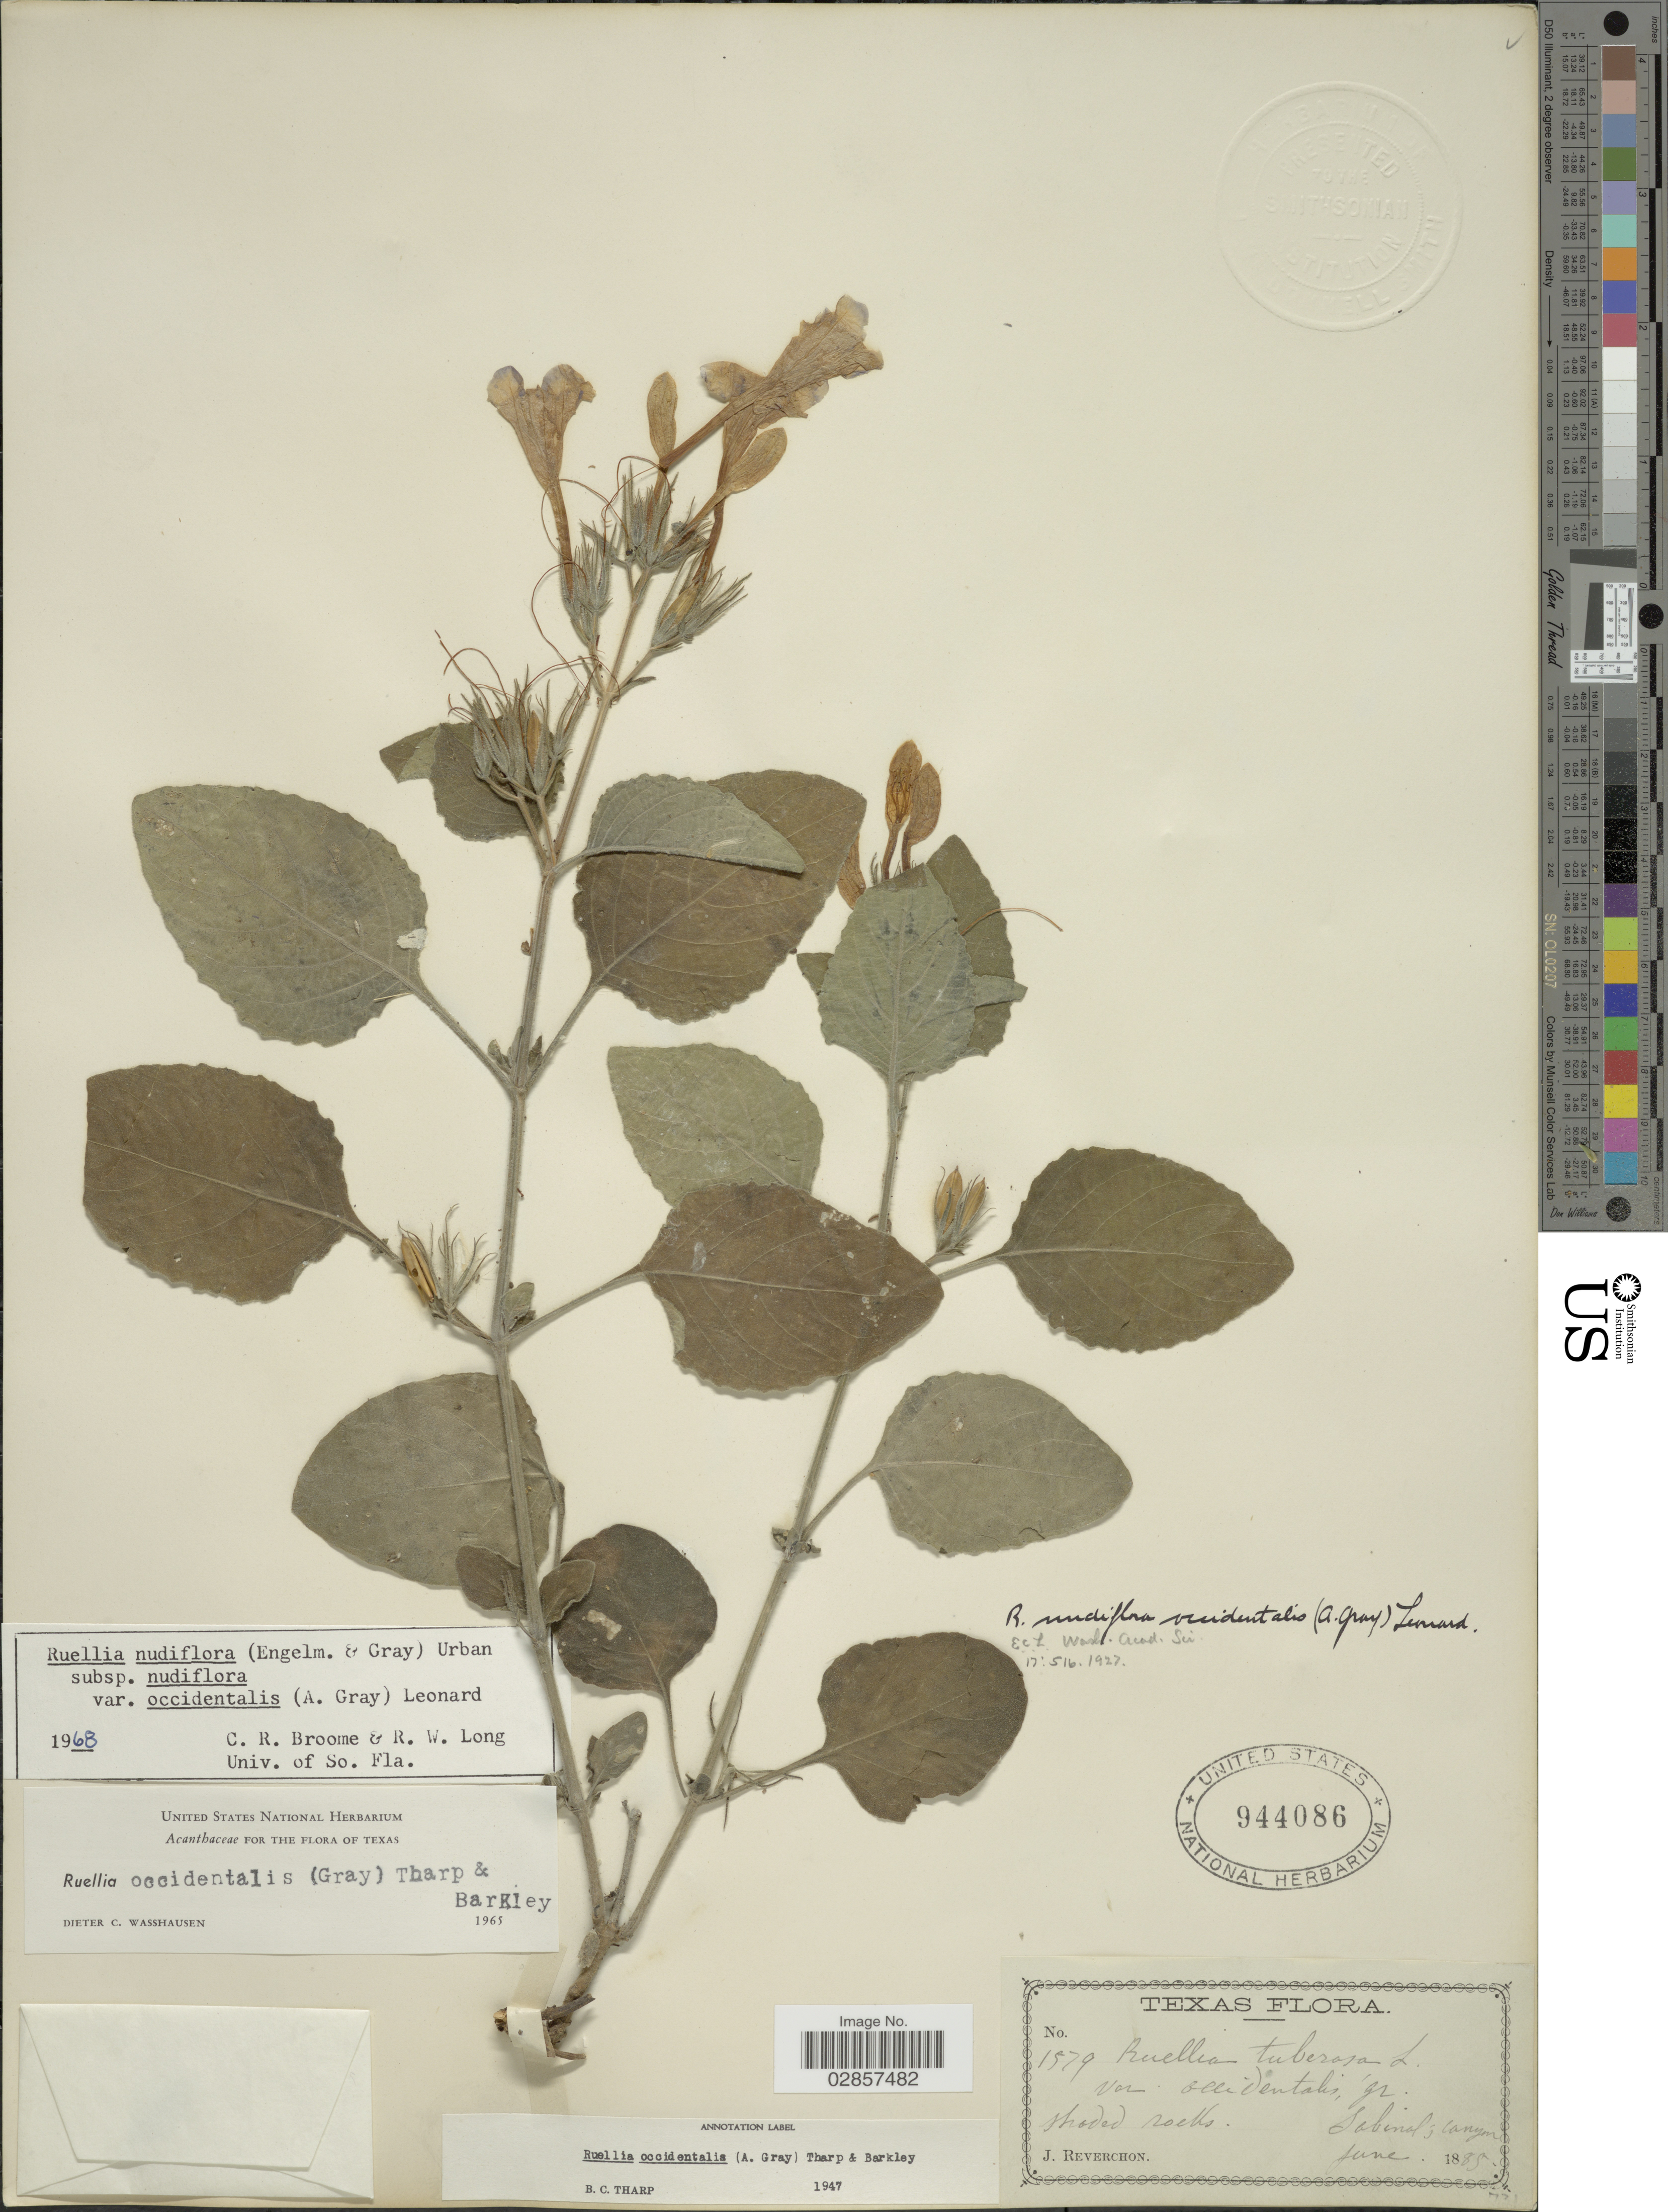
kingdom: Plantae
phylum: Tracheophyta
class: Magnoliopsida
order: Lamiales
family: Acanthaceae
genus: Ruellia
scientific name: Ruellia occidentalis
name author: (A. Gray) Tharp & F.A. Barkley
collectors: J. Reverchon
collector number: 1579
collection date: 1885-06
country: United States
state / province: Texas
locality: Sabinal's canyon.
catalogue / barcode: US 944086